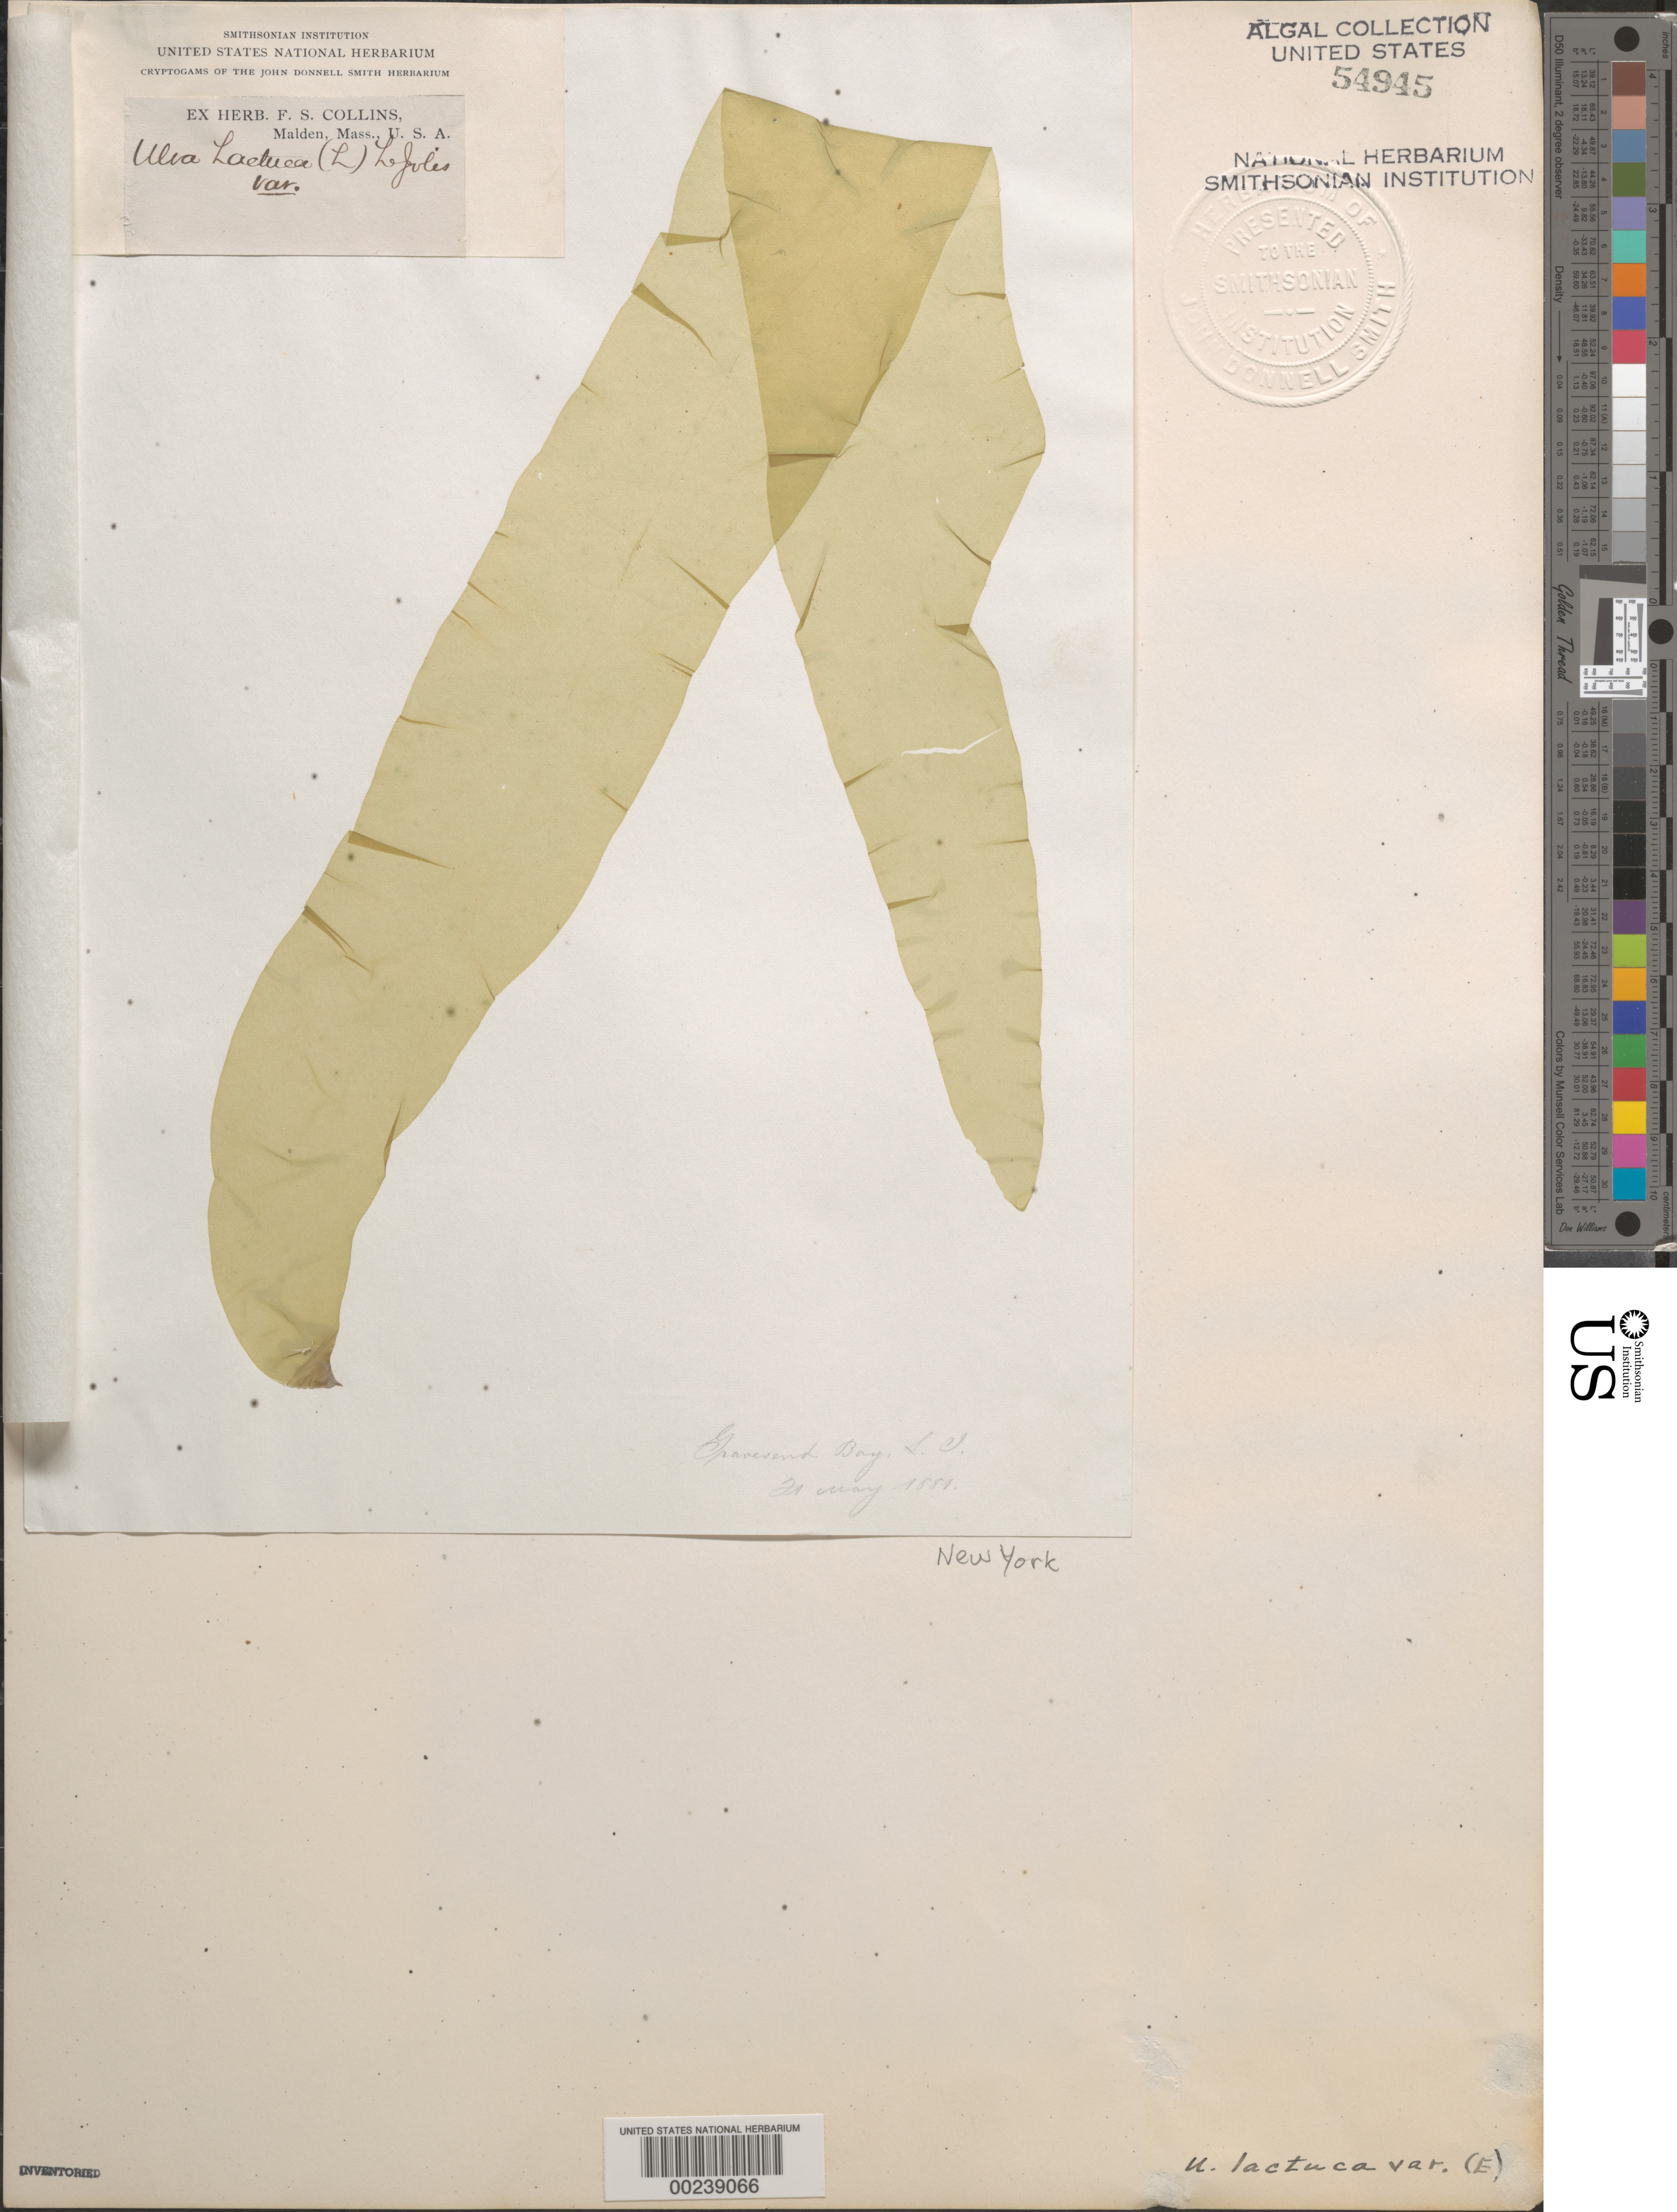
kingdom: Plantae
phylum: Chlorophyta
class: Ulvophyceae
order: Ulvales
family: Ulvaceae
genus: Ulva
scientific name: Ulva lactuca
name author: L.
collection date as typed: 21 May 1881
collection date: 1881-05-21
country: United States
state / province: New York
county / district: Nassau County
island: Long Island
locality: Gravesend Bay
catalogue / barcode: US 54945